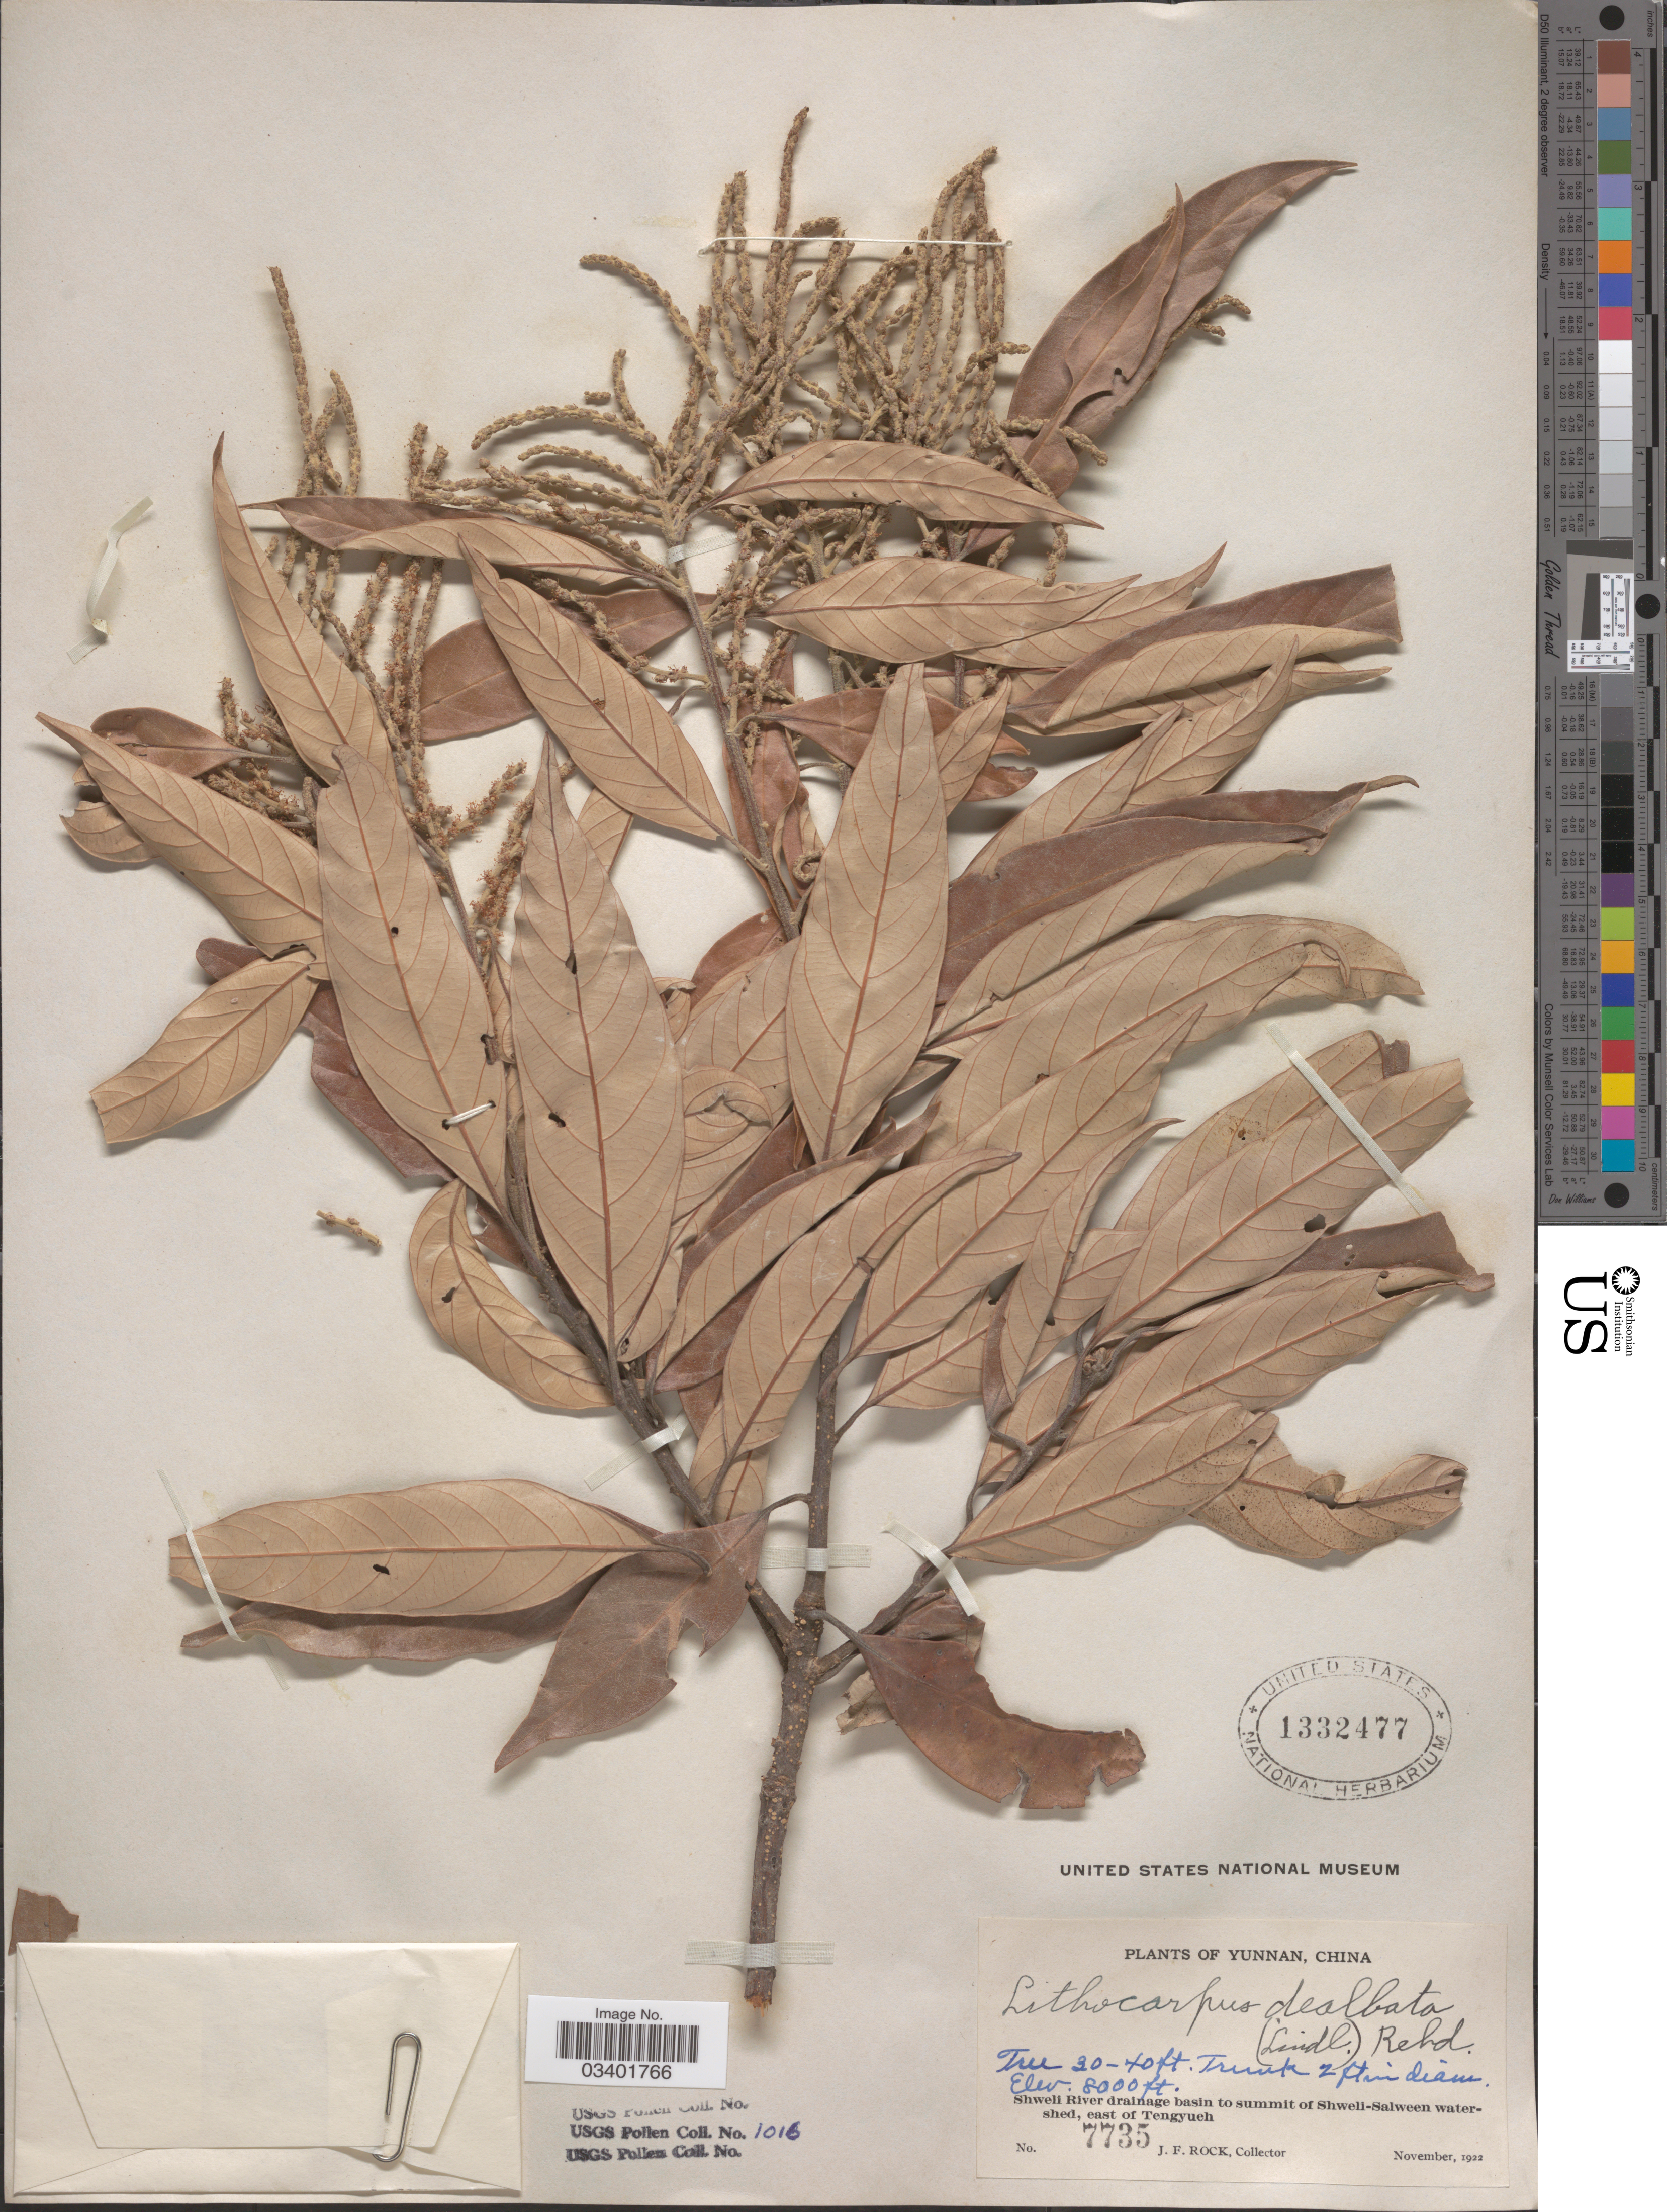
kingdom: Plantae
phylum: Tracheophyta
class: Magnoliopsida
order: Fagales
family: Fagaceae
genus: Lithocarpus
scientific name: Lithocarpus dealbatus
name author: (Hook. f. & Thomson ex Miq.) Rehder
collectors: J. Rock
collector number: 7735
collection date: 1922-11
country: China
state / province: Yunnan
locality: Shweli River drainage basin to summit of Shweli-Salween watershed, east of Tengyueh.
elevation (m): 2438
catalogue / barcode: US 1332477